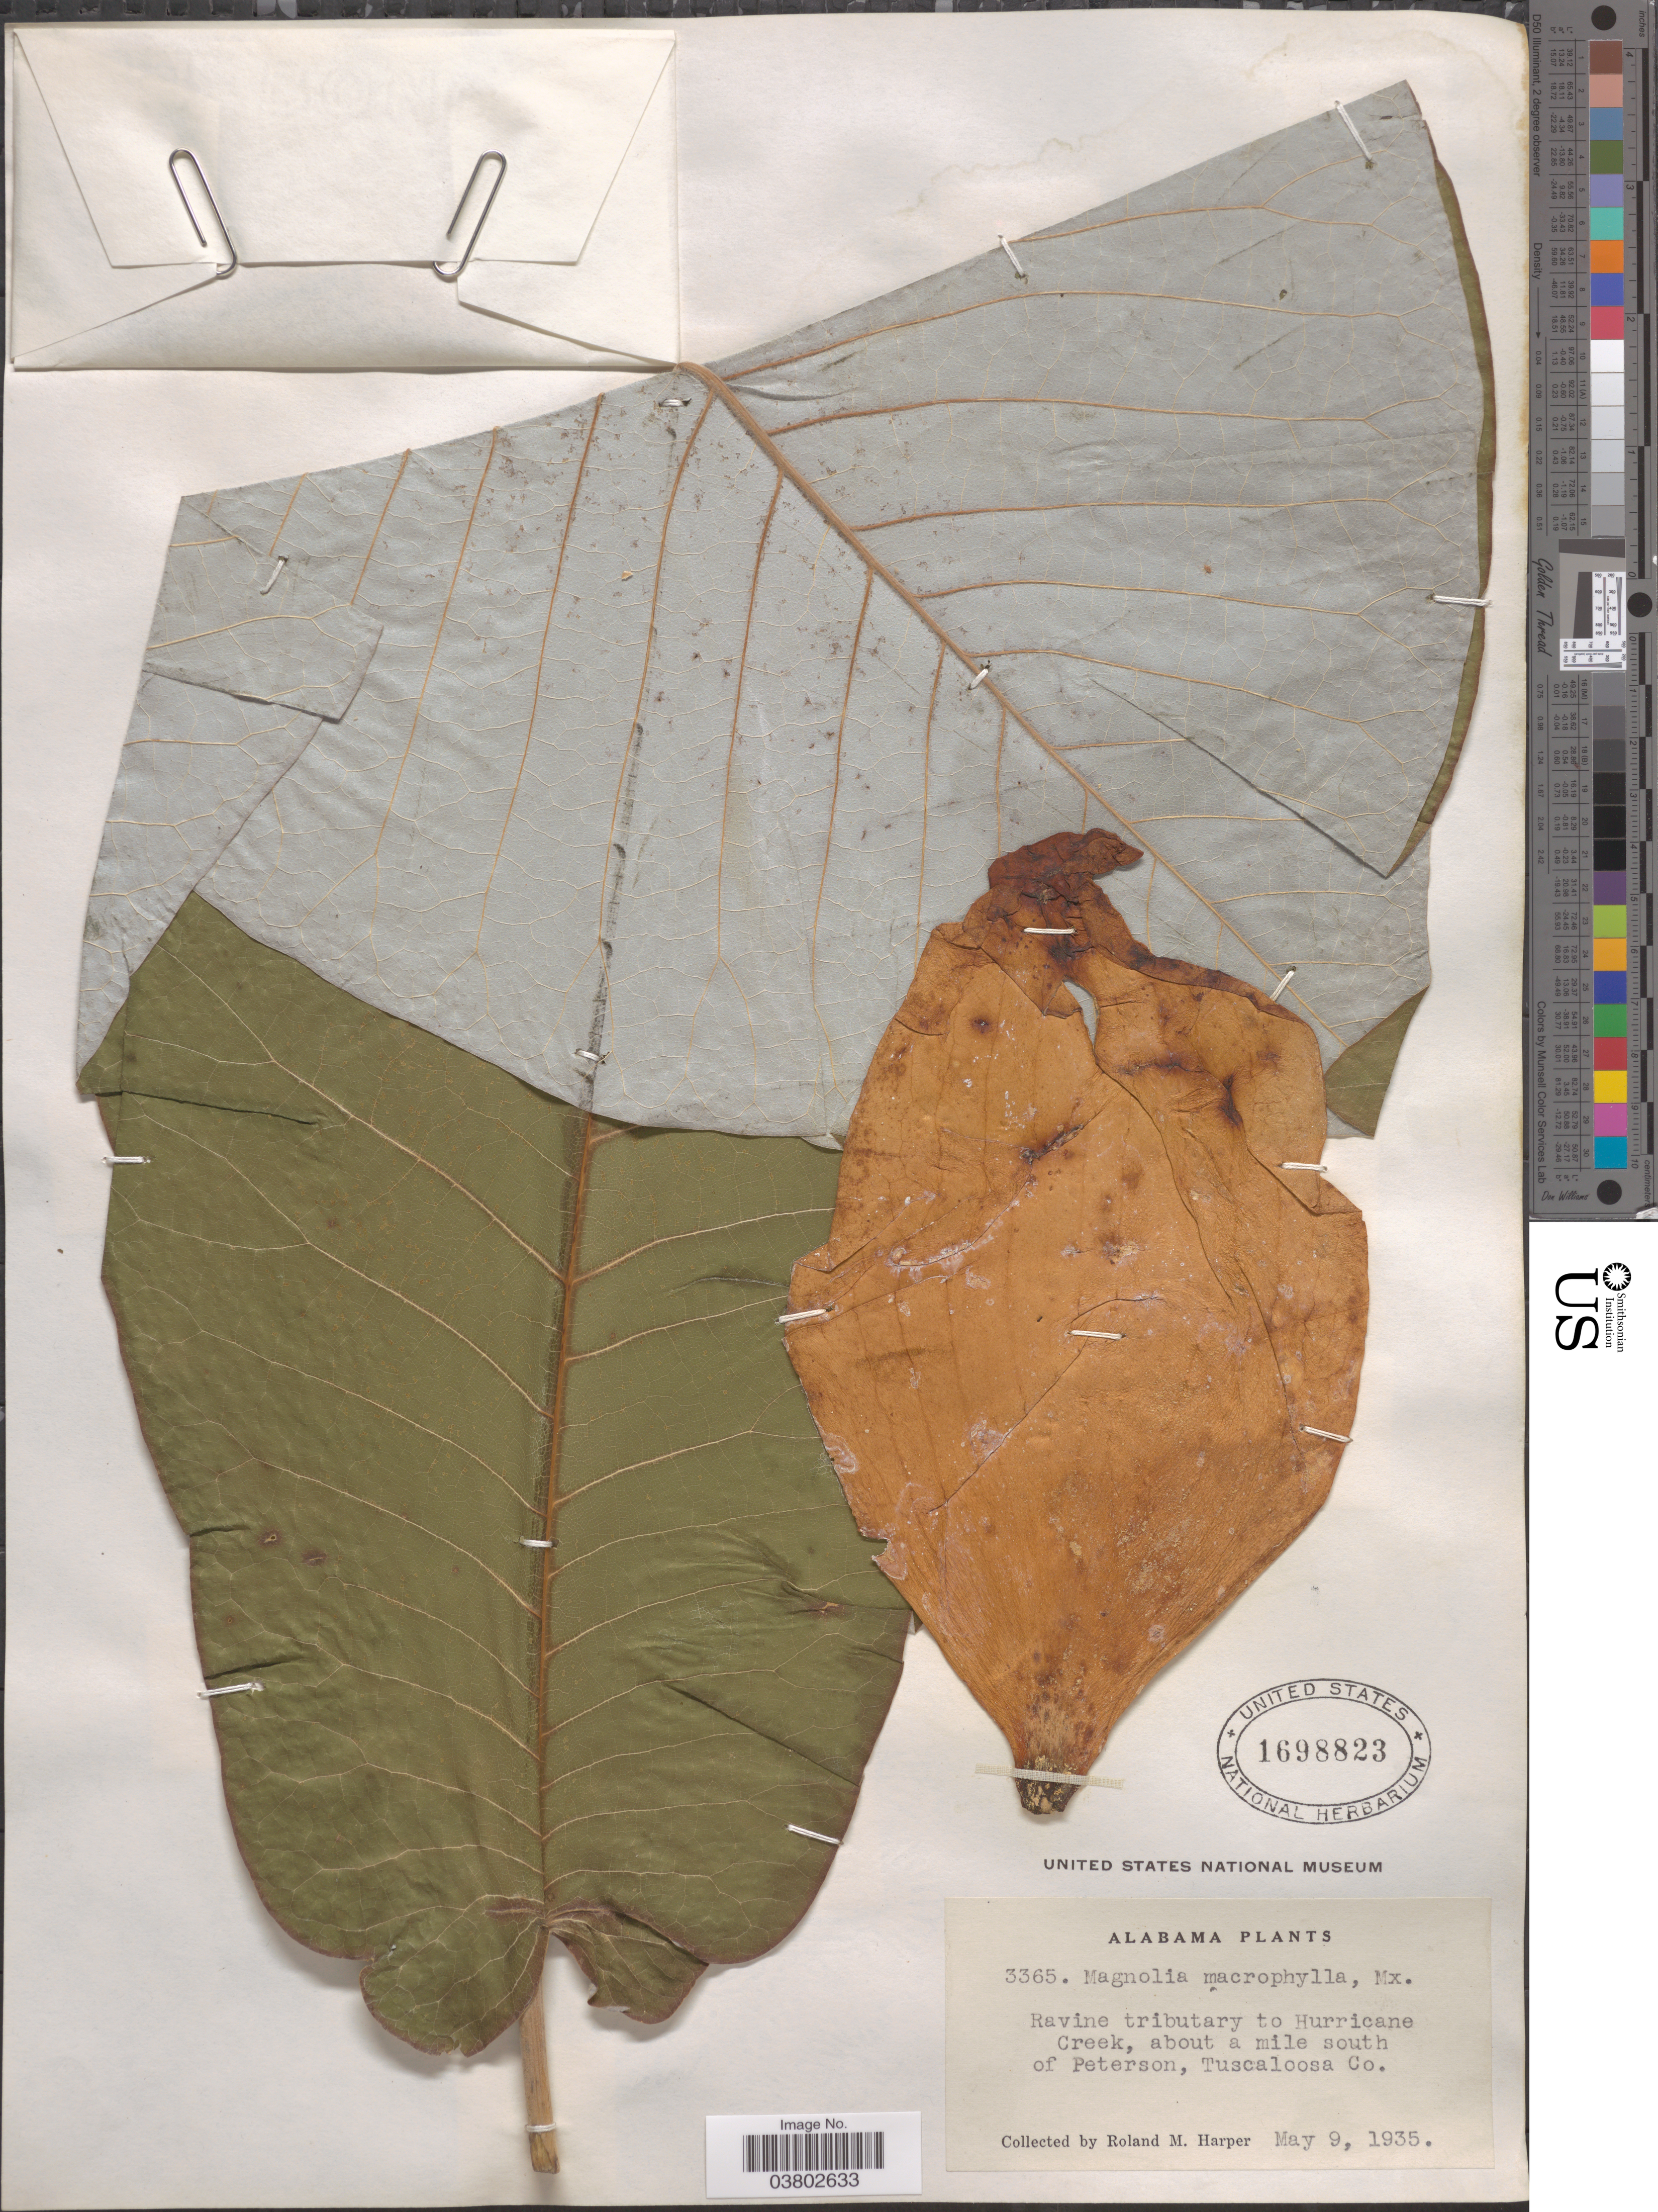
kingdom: Plantae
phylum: Tracheophyta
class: Magnoliopsida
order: Magnoliales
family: Magnoliaceae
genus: Magnolia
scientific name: Magnolia macrophylla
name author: Michx.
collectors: R. M. Harper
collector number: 3365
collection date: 1935-05-09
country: United States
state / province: Alabama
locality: Ravine tributary to Hurricane Creek, about a mile south of Peterson, Tuscaloosa Co.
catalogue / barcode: US 1698823